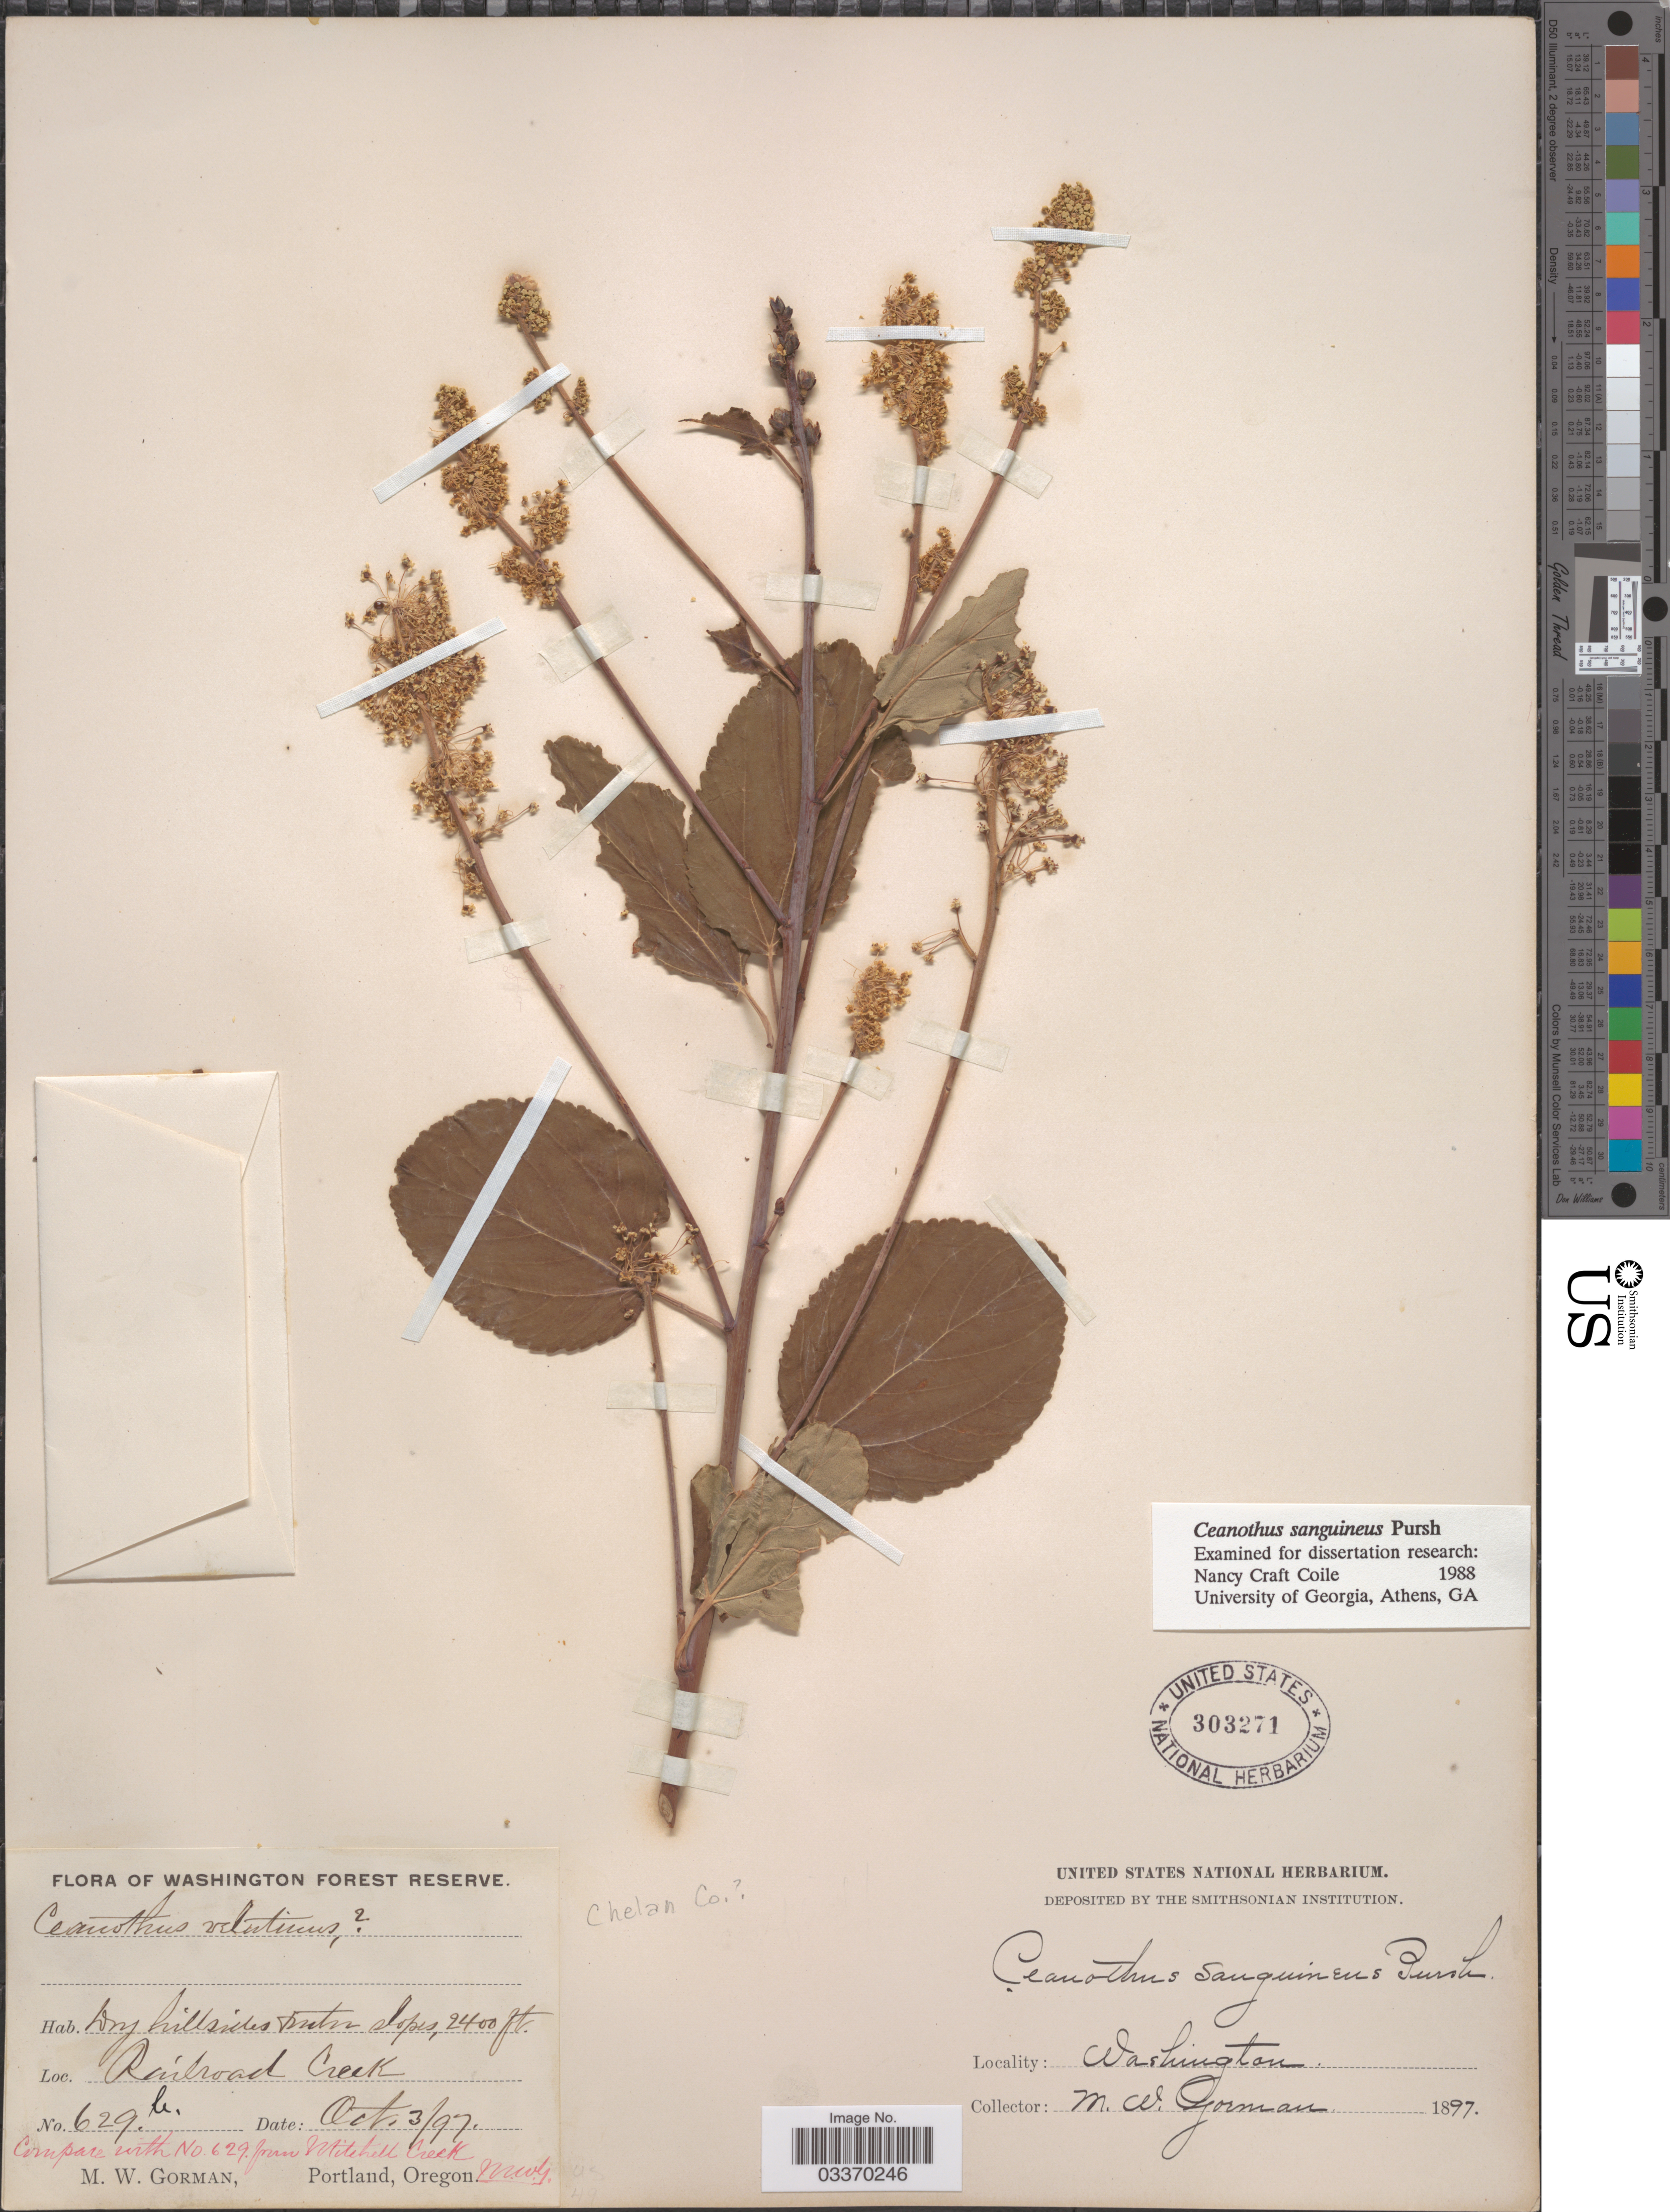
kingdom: Plantae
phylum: Tracheophyta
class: Magnoliopsida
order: Rosales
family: Rhamnaceae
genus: Ceanothus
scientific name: Ceanothus sanguineus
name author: Pursh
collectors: M. W. Gorman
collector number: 629b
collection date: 1897-10-03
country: United States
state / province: Washington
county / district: Chelan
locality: Railroad Creek, Chelan Co., from Mitchell Creek [unsure placement].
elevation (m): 732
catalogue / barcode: US 303271